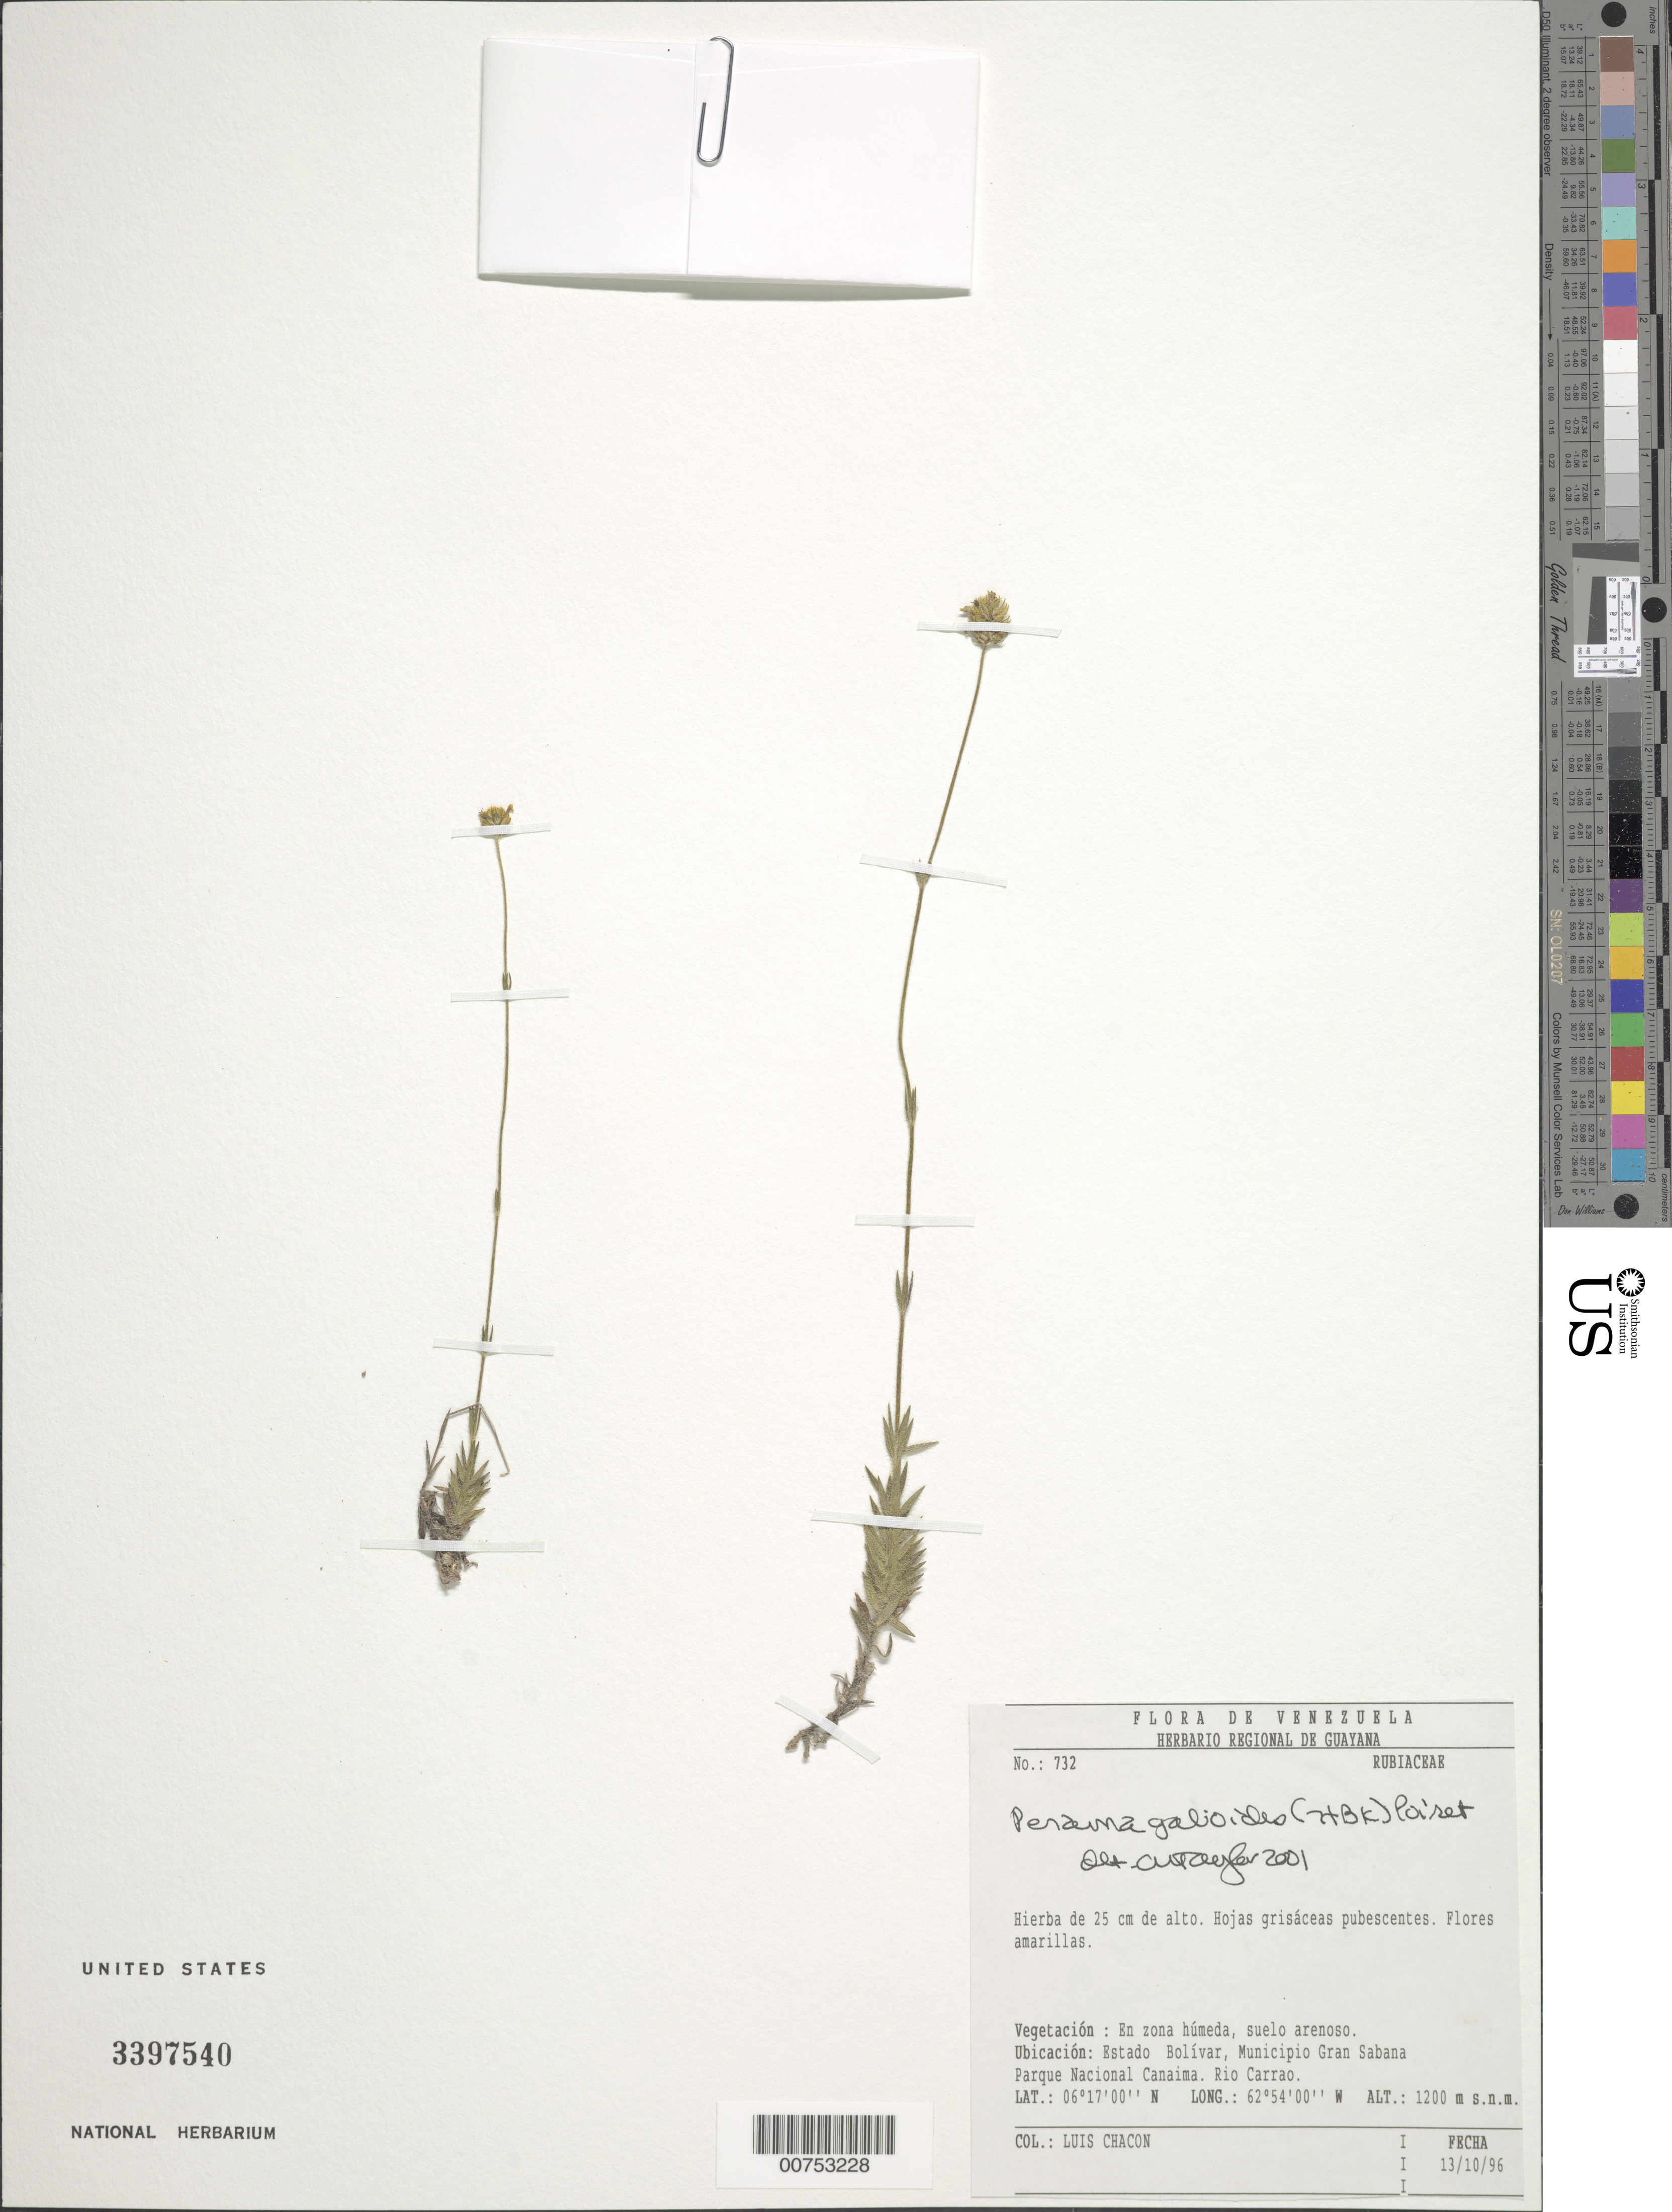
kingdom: Plantae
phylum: Tracheophyta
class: Magnoliopsida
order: Gentianales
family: Rubiaceae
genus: Perama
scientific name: Perama galioides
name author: (Kunth) Poir.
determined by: Taylor, Charlotte M.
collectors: L. Chacon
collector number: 732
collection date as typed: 13-Oct-95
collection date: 1995-10-13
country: Venezuela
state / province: Bolívar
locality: Mun Gran Sabana, Parque Nacional Canaima, Río Carrao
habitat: Zona húmeda, suelo arenoso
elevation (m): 1200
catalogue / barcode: US 3397540